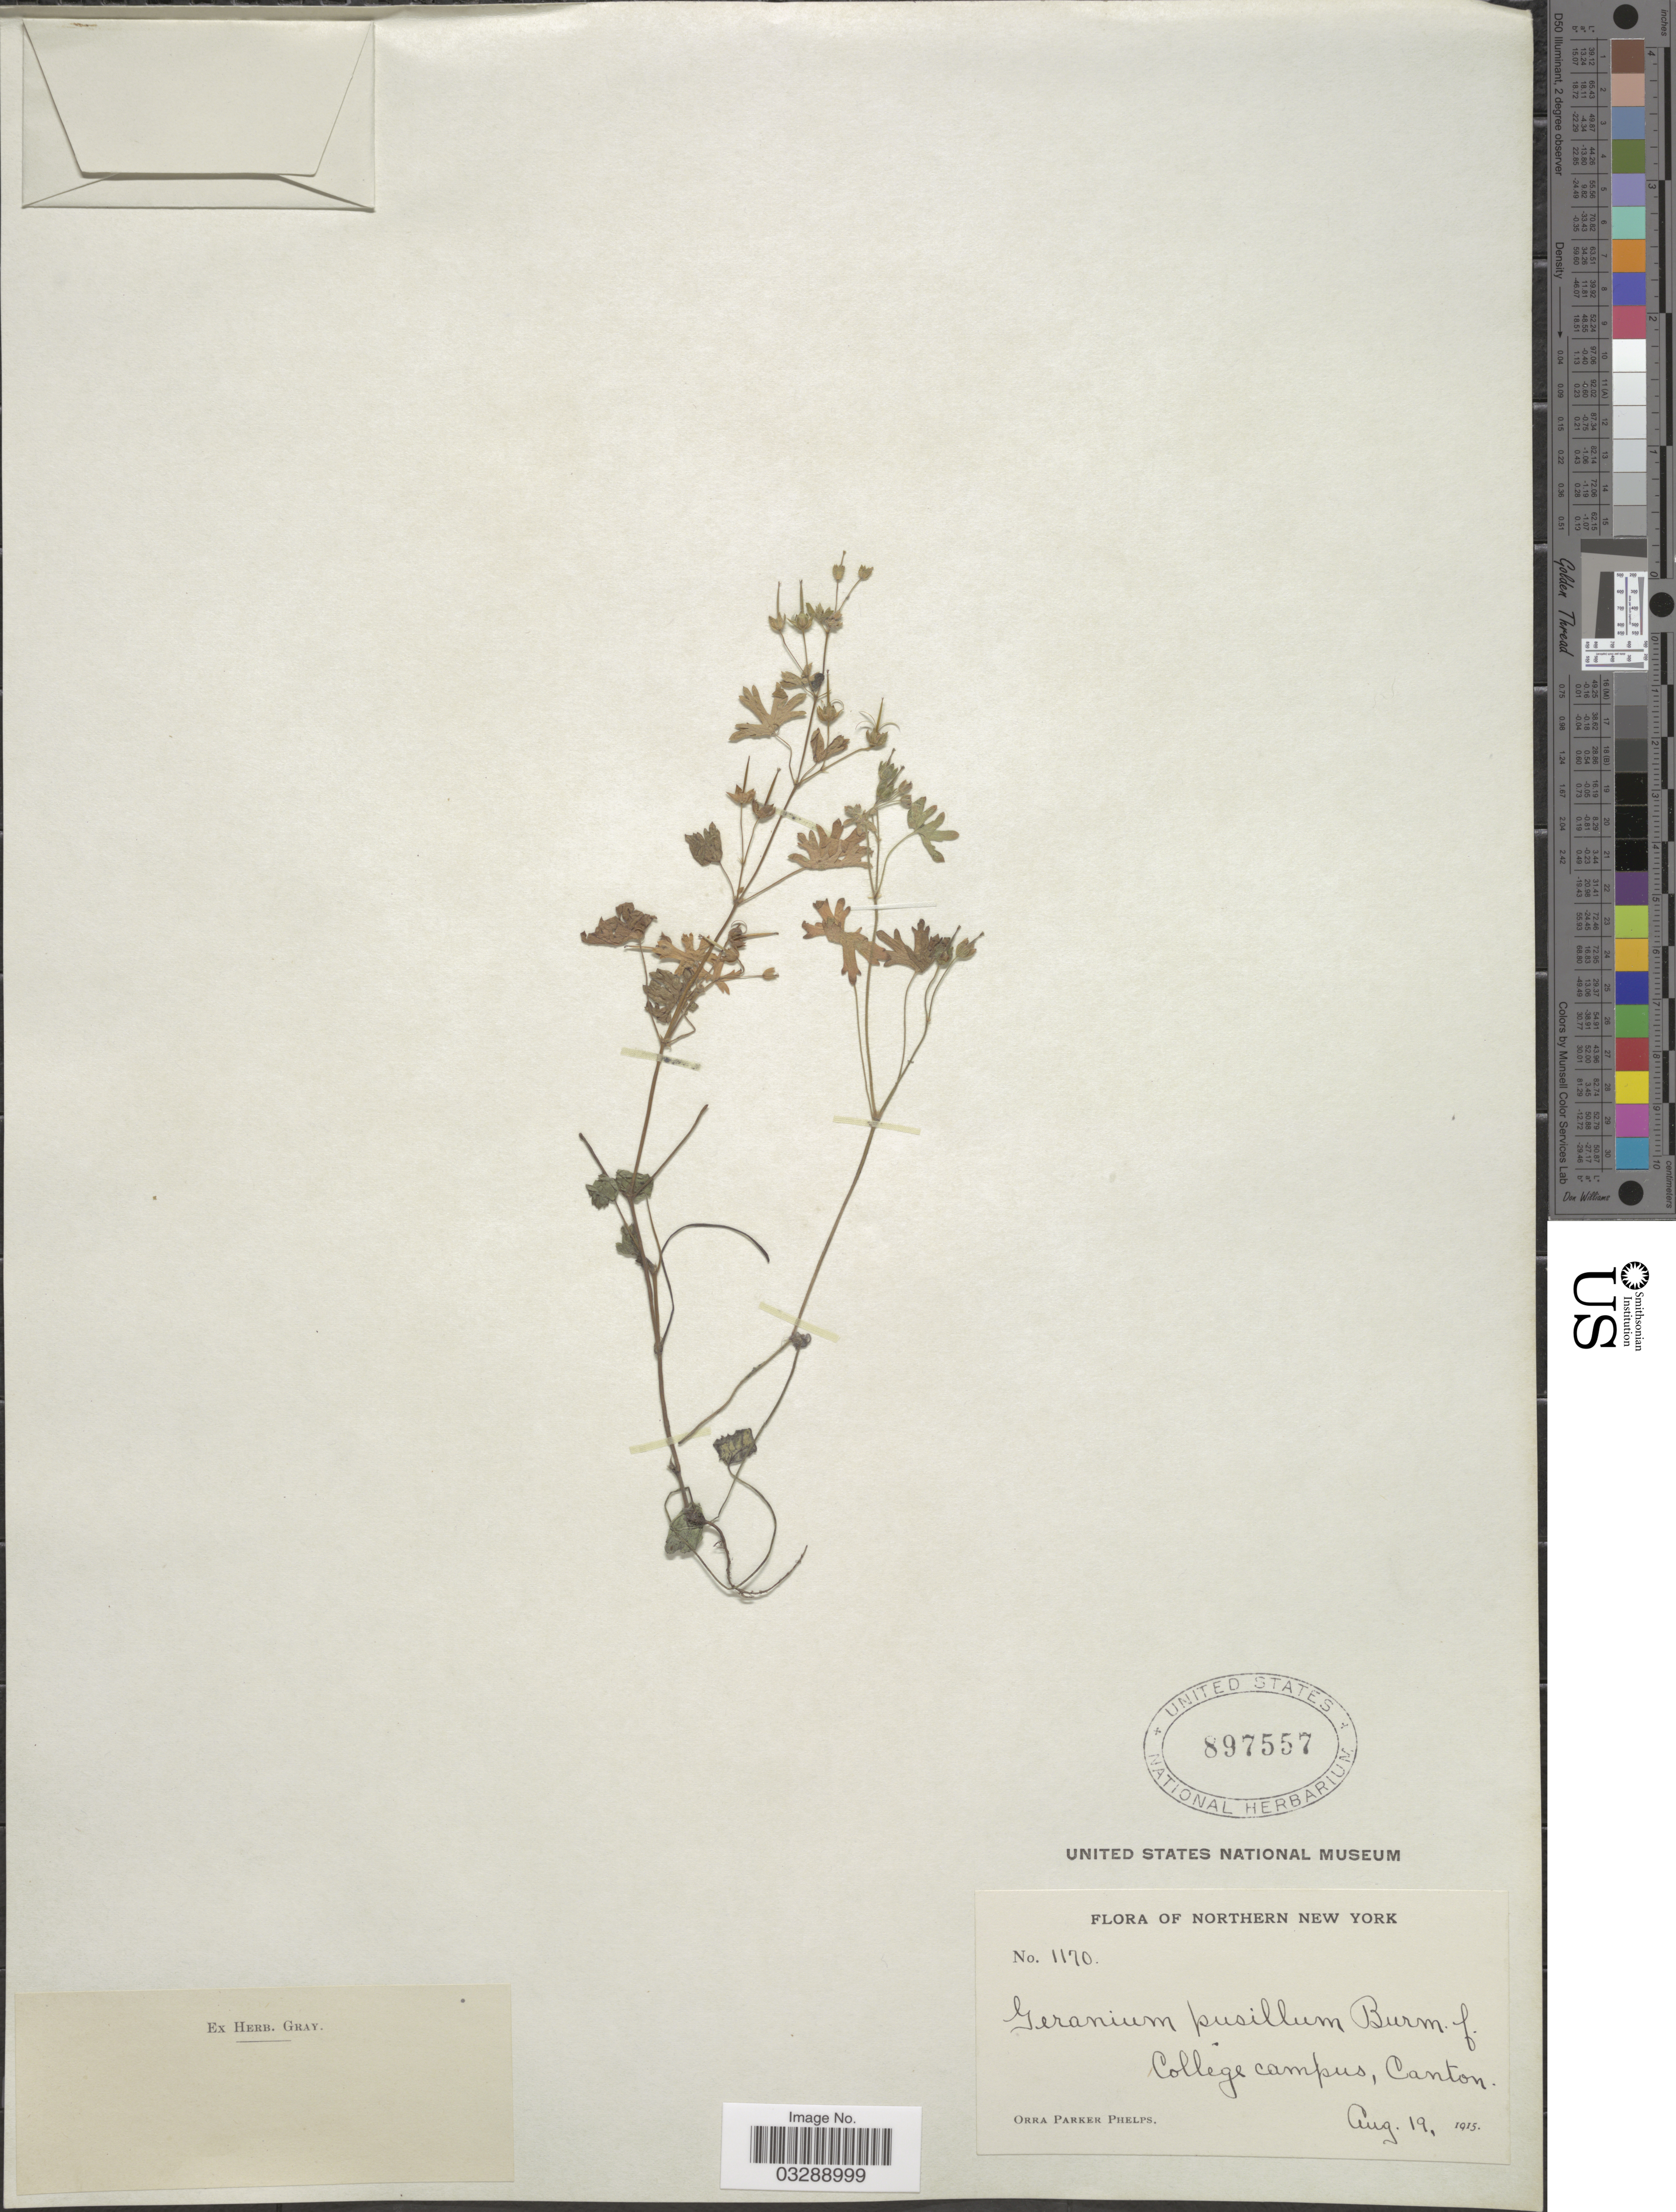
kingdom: Plantae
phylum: Tracheophyta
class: Magnoliopsida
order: Geraniales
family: Geraniaceae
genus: Geranium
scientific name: Geranium pusillum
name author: L.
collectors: O. P. Phelps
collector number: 1170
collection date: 1915-08-19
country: United States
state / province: New York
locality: Northern New York. College campus, Canton.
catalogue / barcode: US 897557